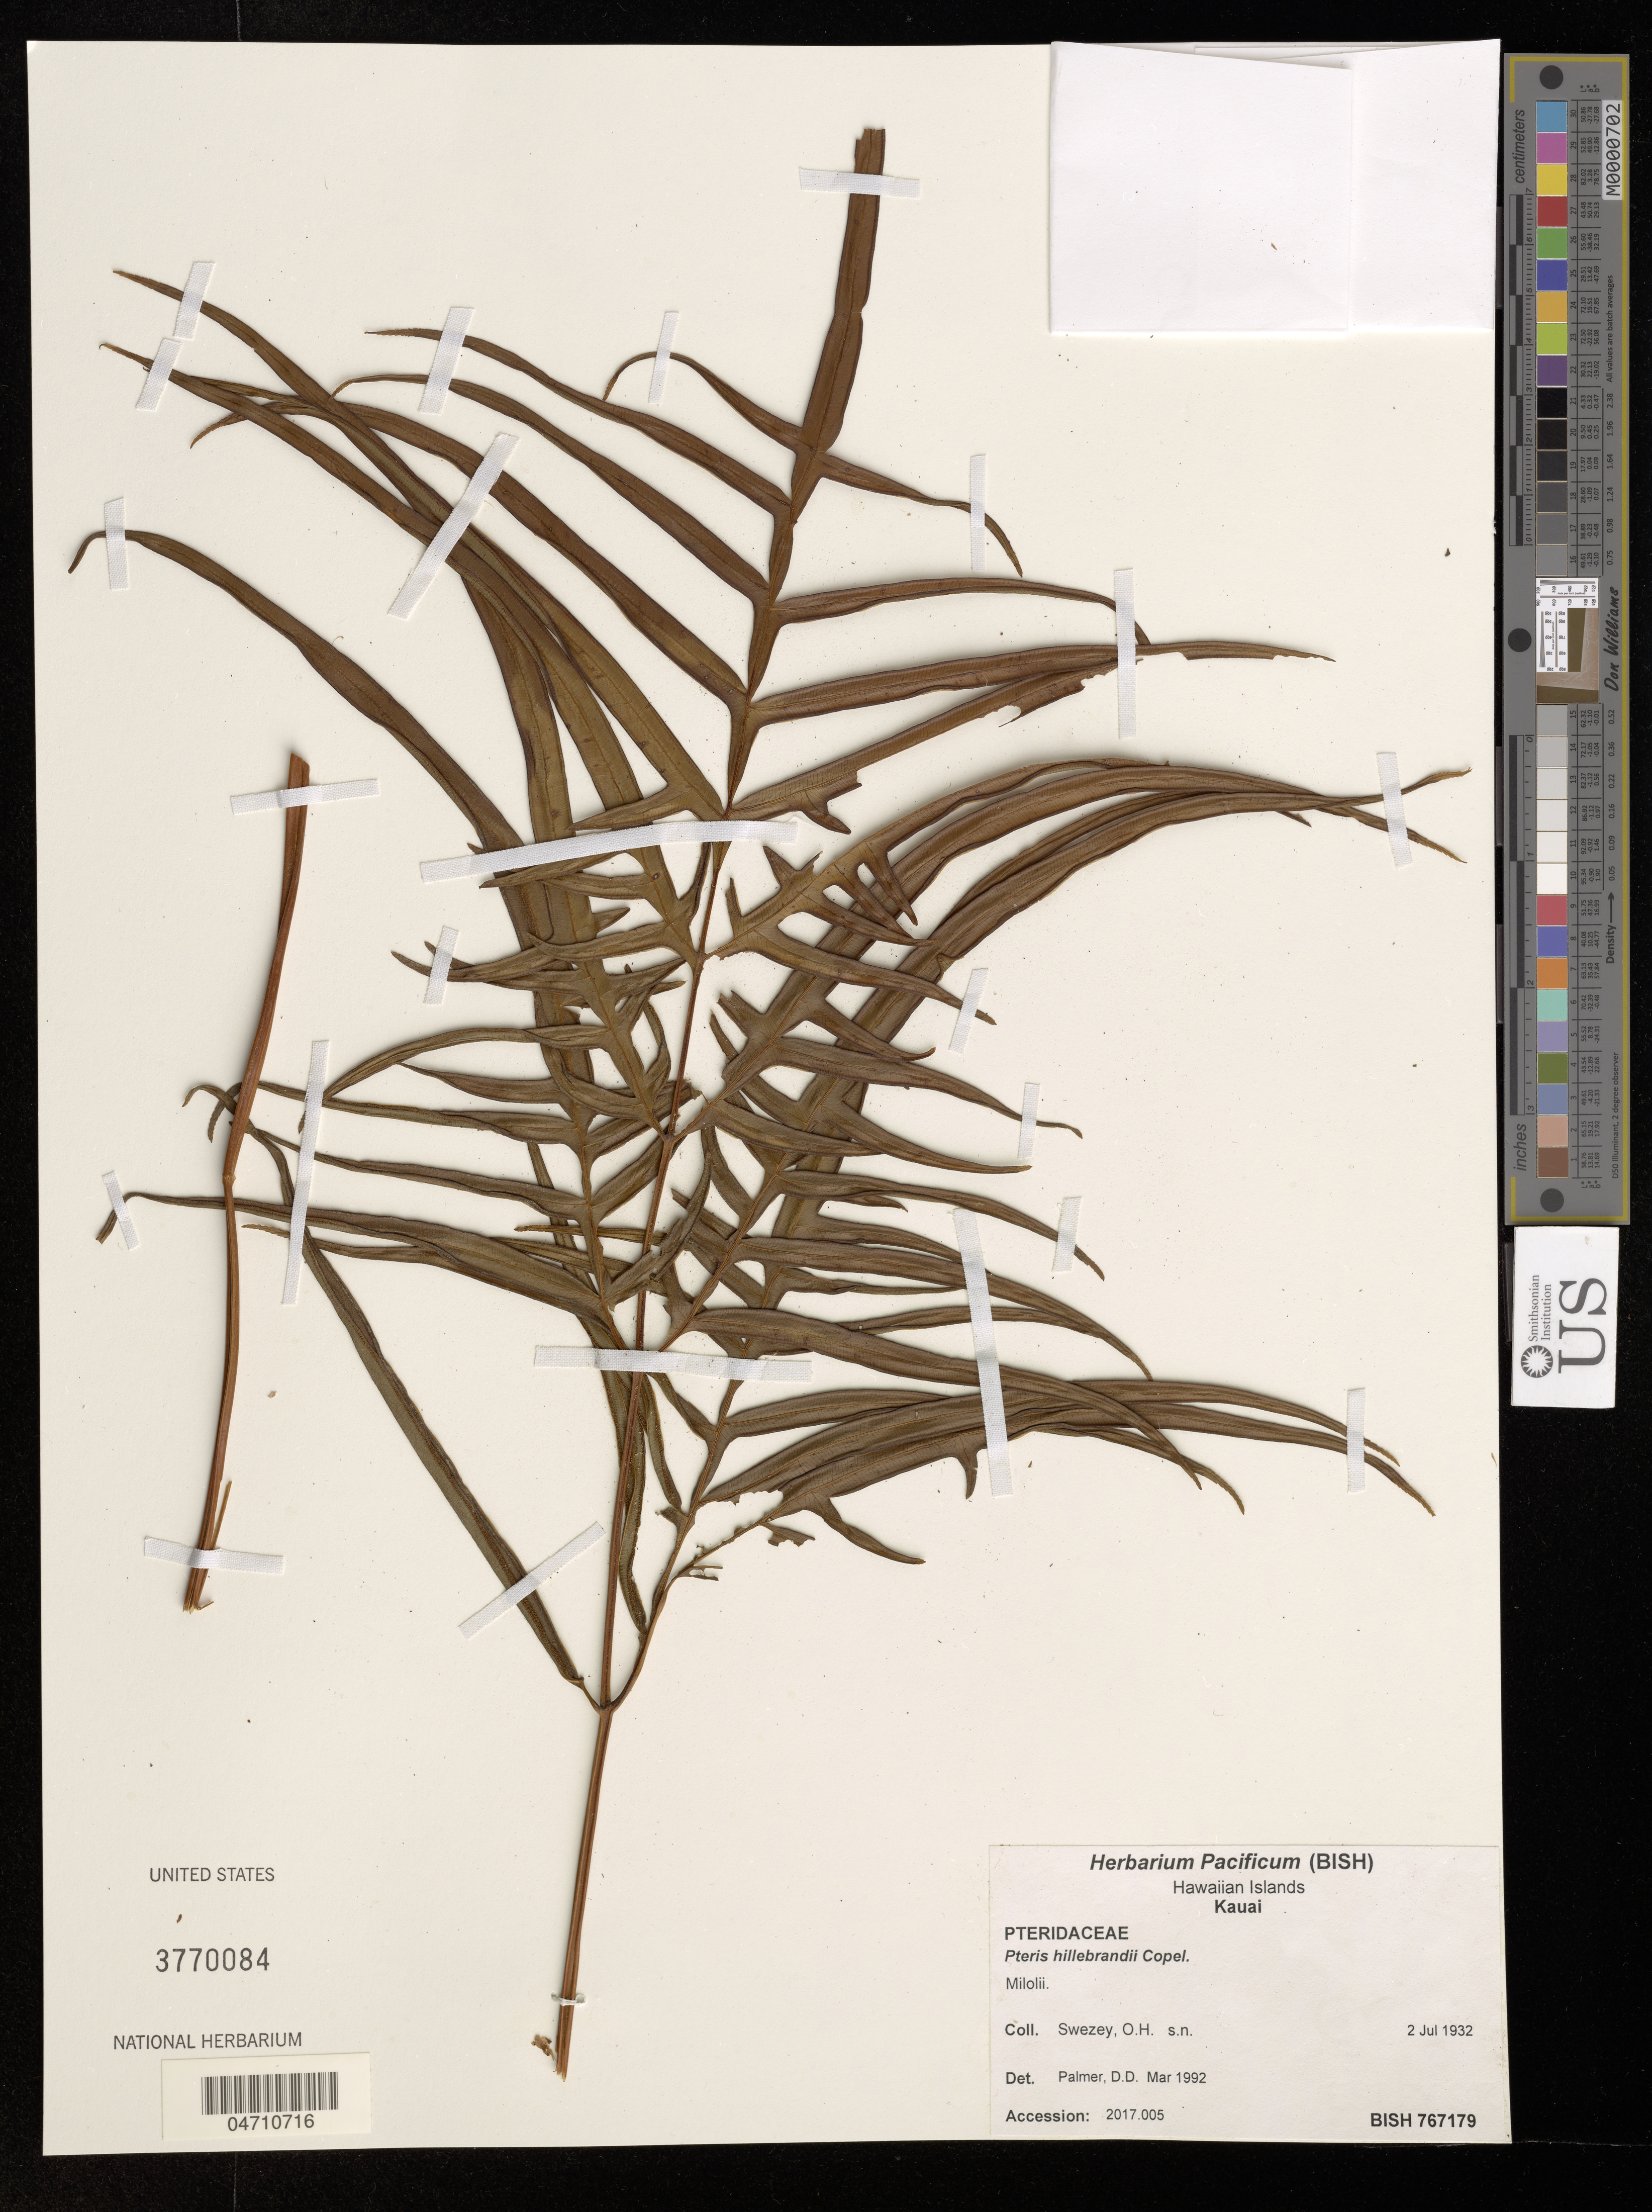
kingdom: Plantae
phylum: Tracheophyta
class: Polypodiopsida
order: Polypodiales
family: Pteridaceae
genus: Pteris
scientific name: Pteris x hillebrandii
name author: Copel.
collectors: O. H. Swezey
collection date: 1932-07-02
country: United States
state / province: Hawaii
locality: Hawaii Islands. Kauai. Milolii.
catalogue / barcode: US 3770084